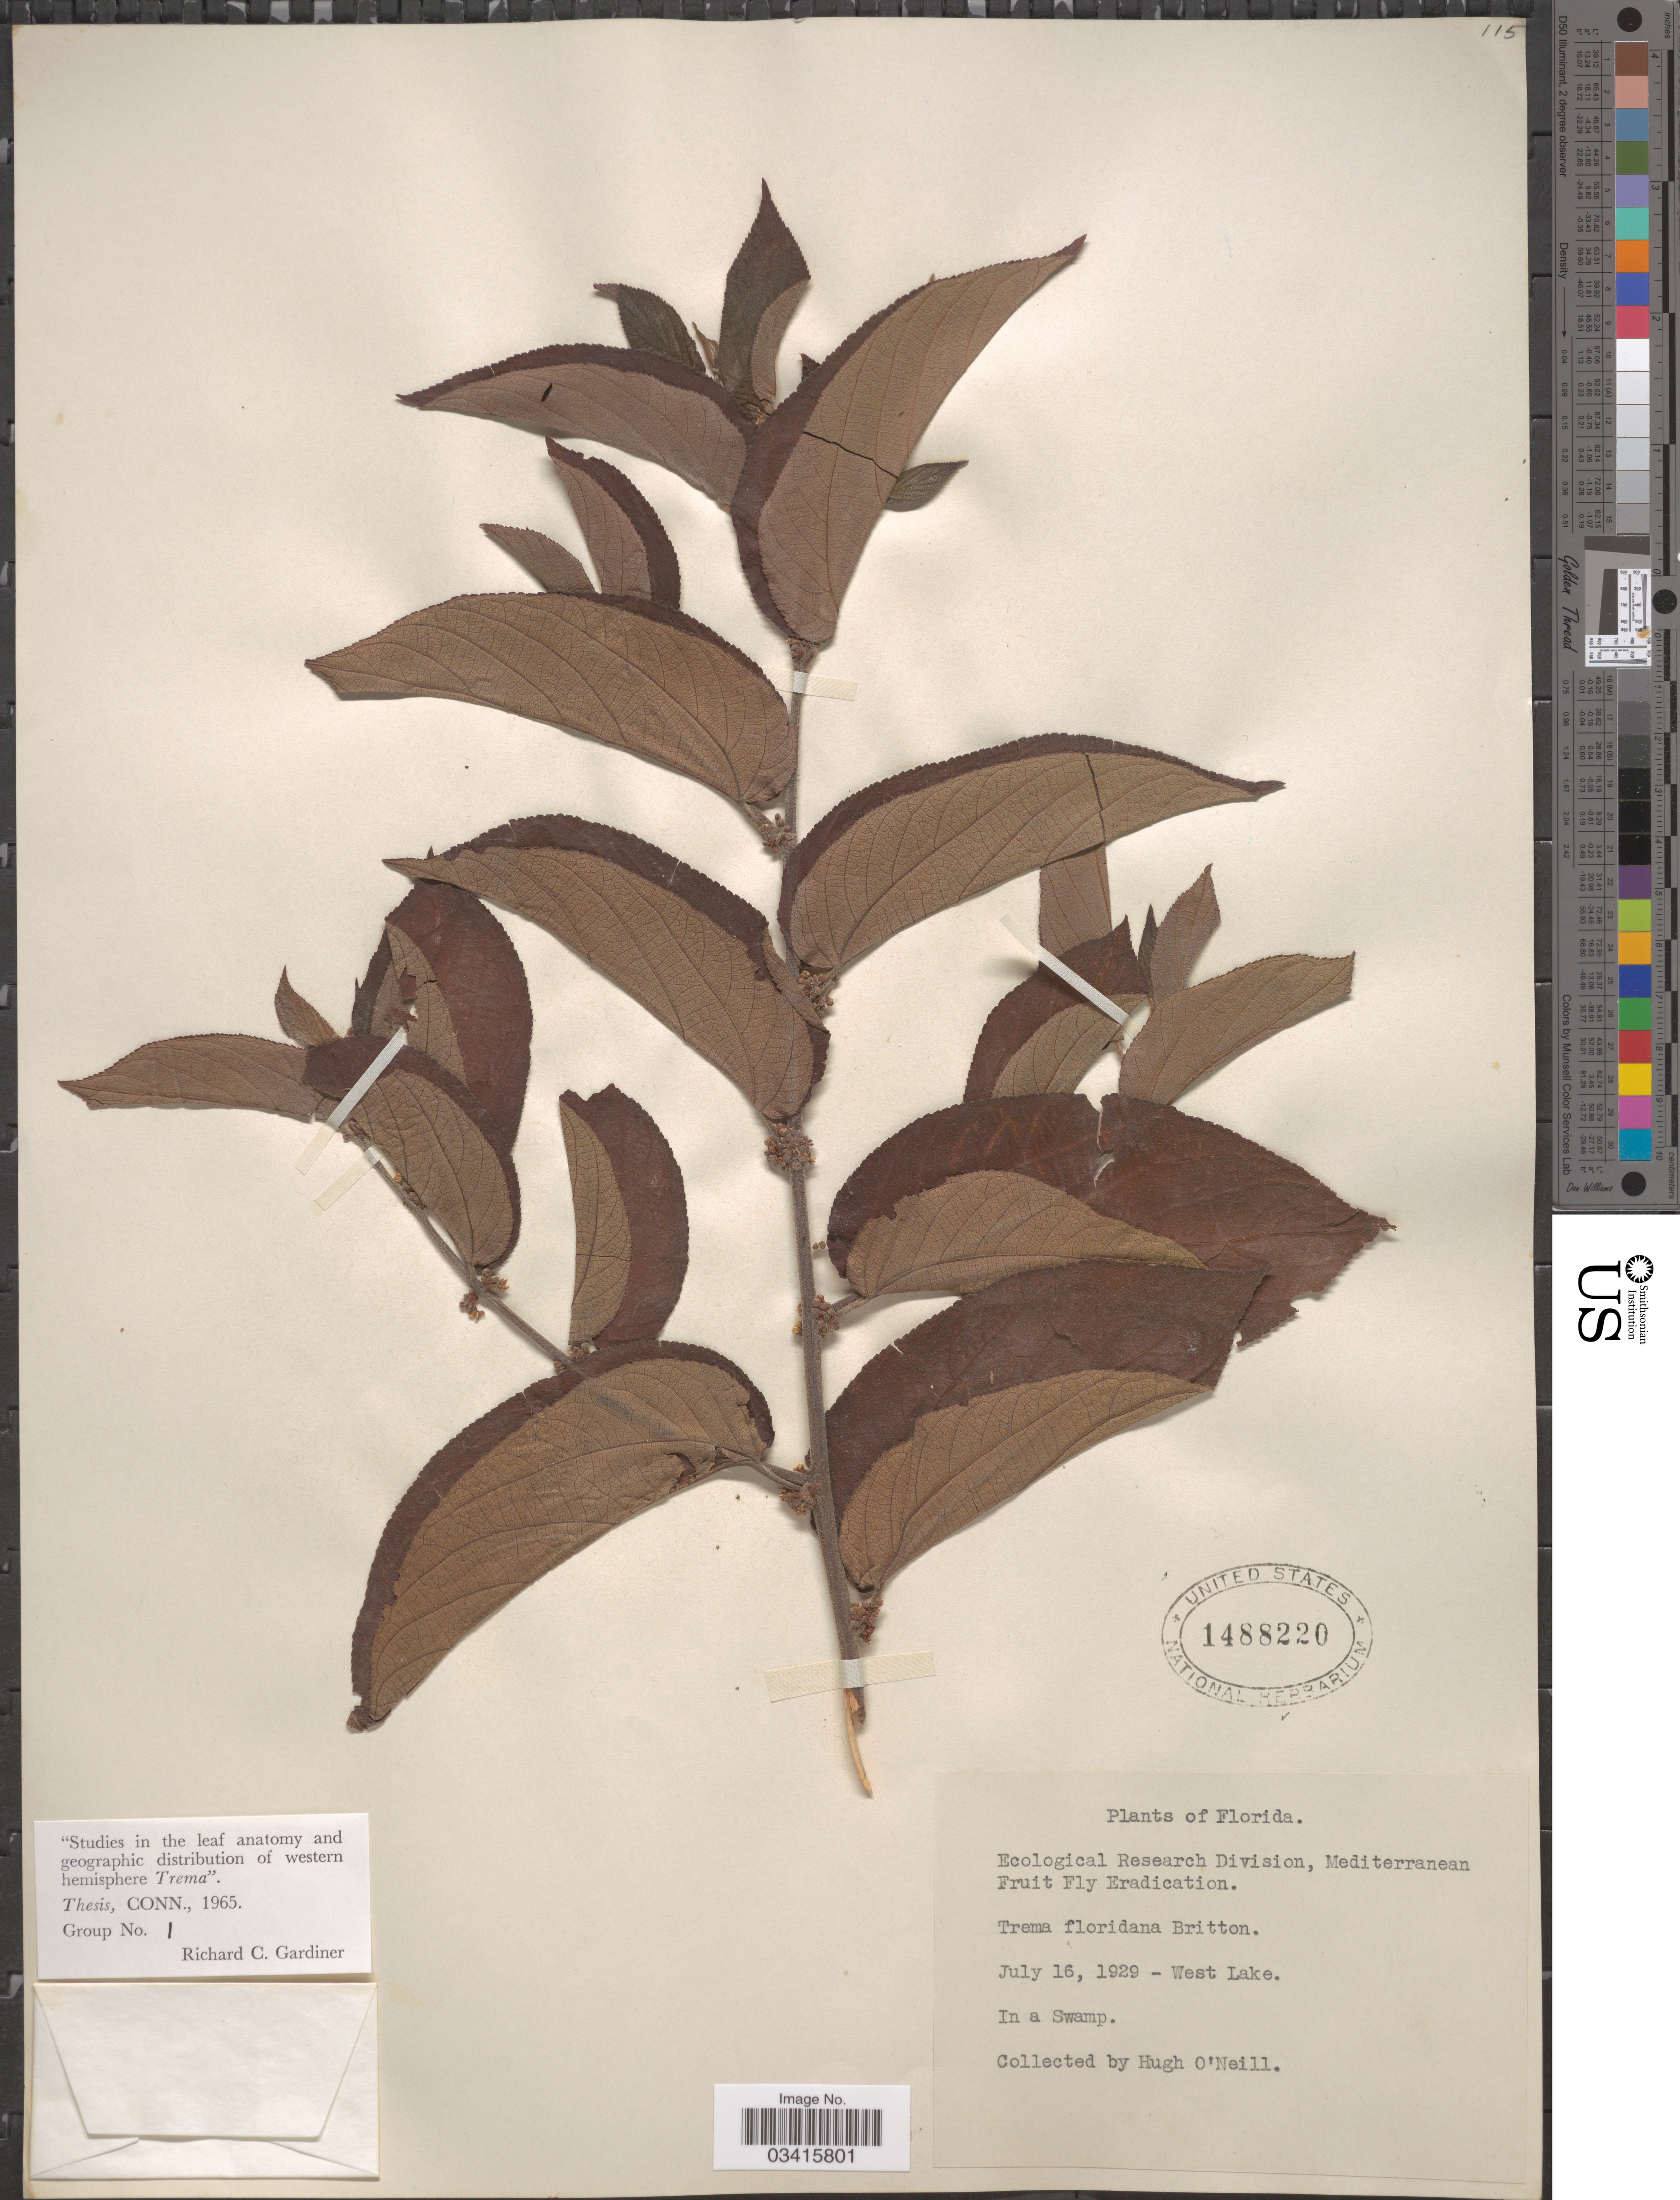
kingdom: Plantae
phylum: Tracheophyta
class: Magnoliopsida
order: Rosales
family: Cannabaceae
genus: Trema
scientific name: Trema floridanum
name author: Britton ex Small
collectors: H. O'Neill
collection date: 1929-07-16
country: United States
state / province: Florida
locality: West Lake. In a swamp.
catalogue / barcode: US 1488220